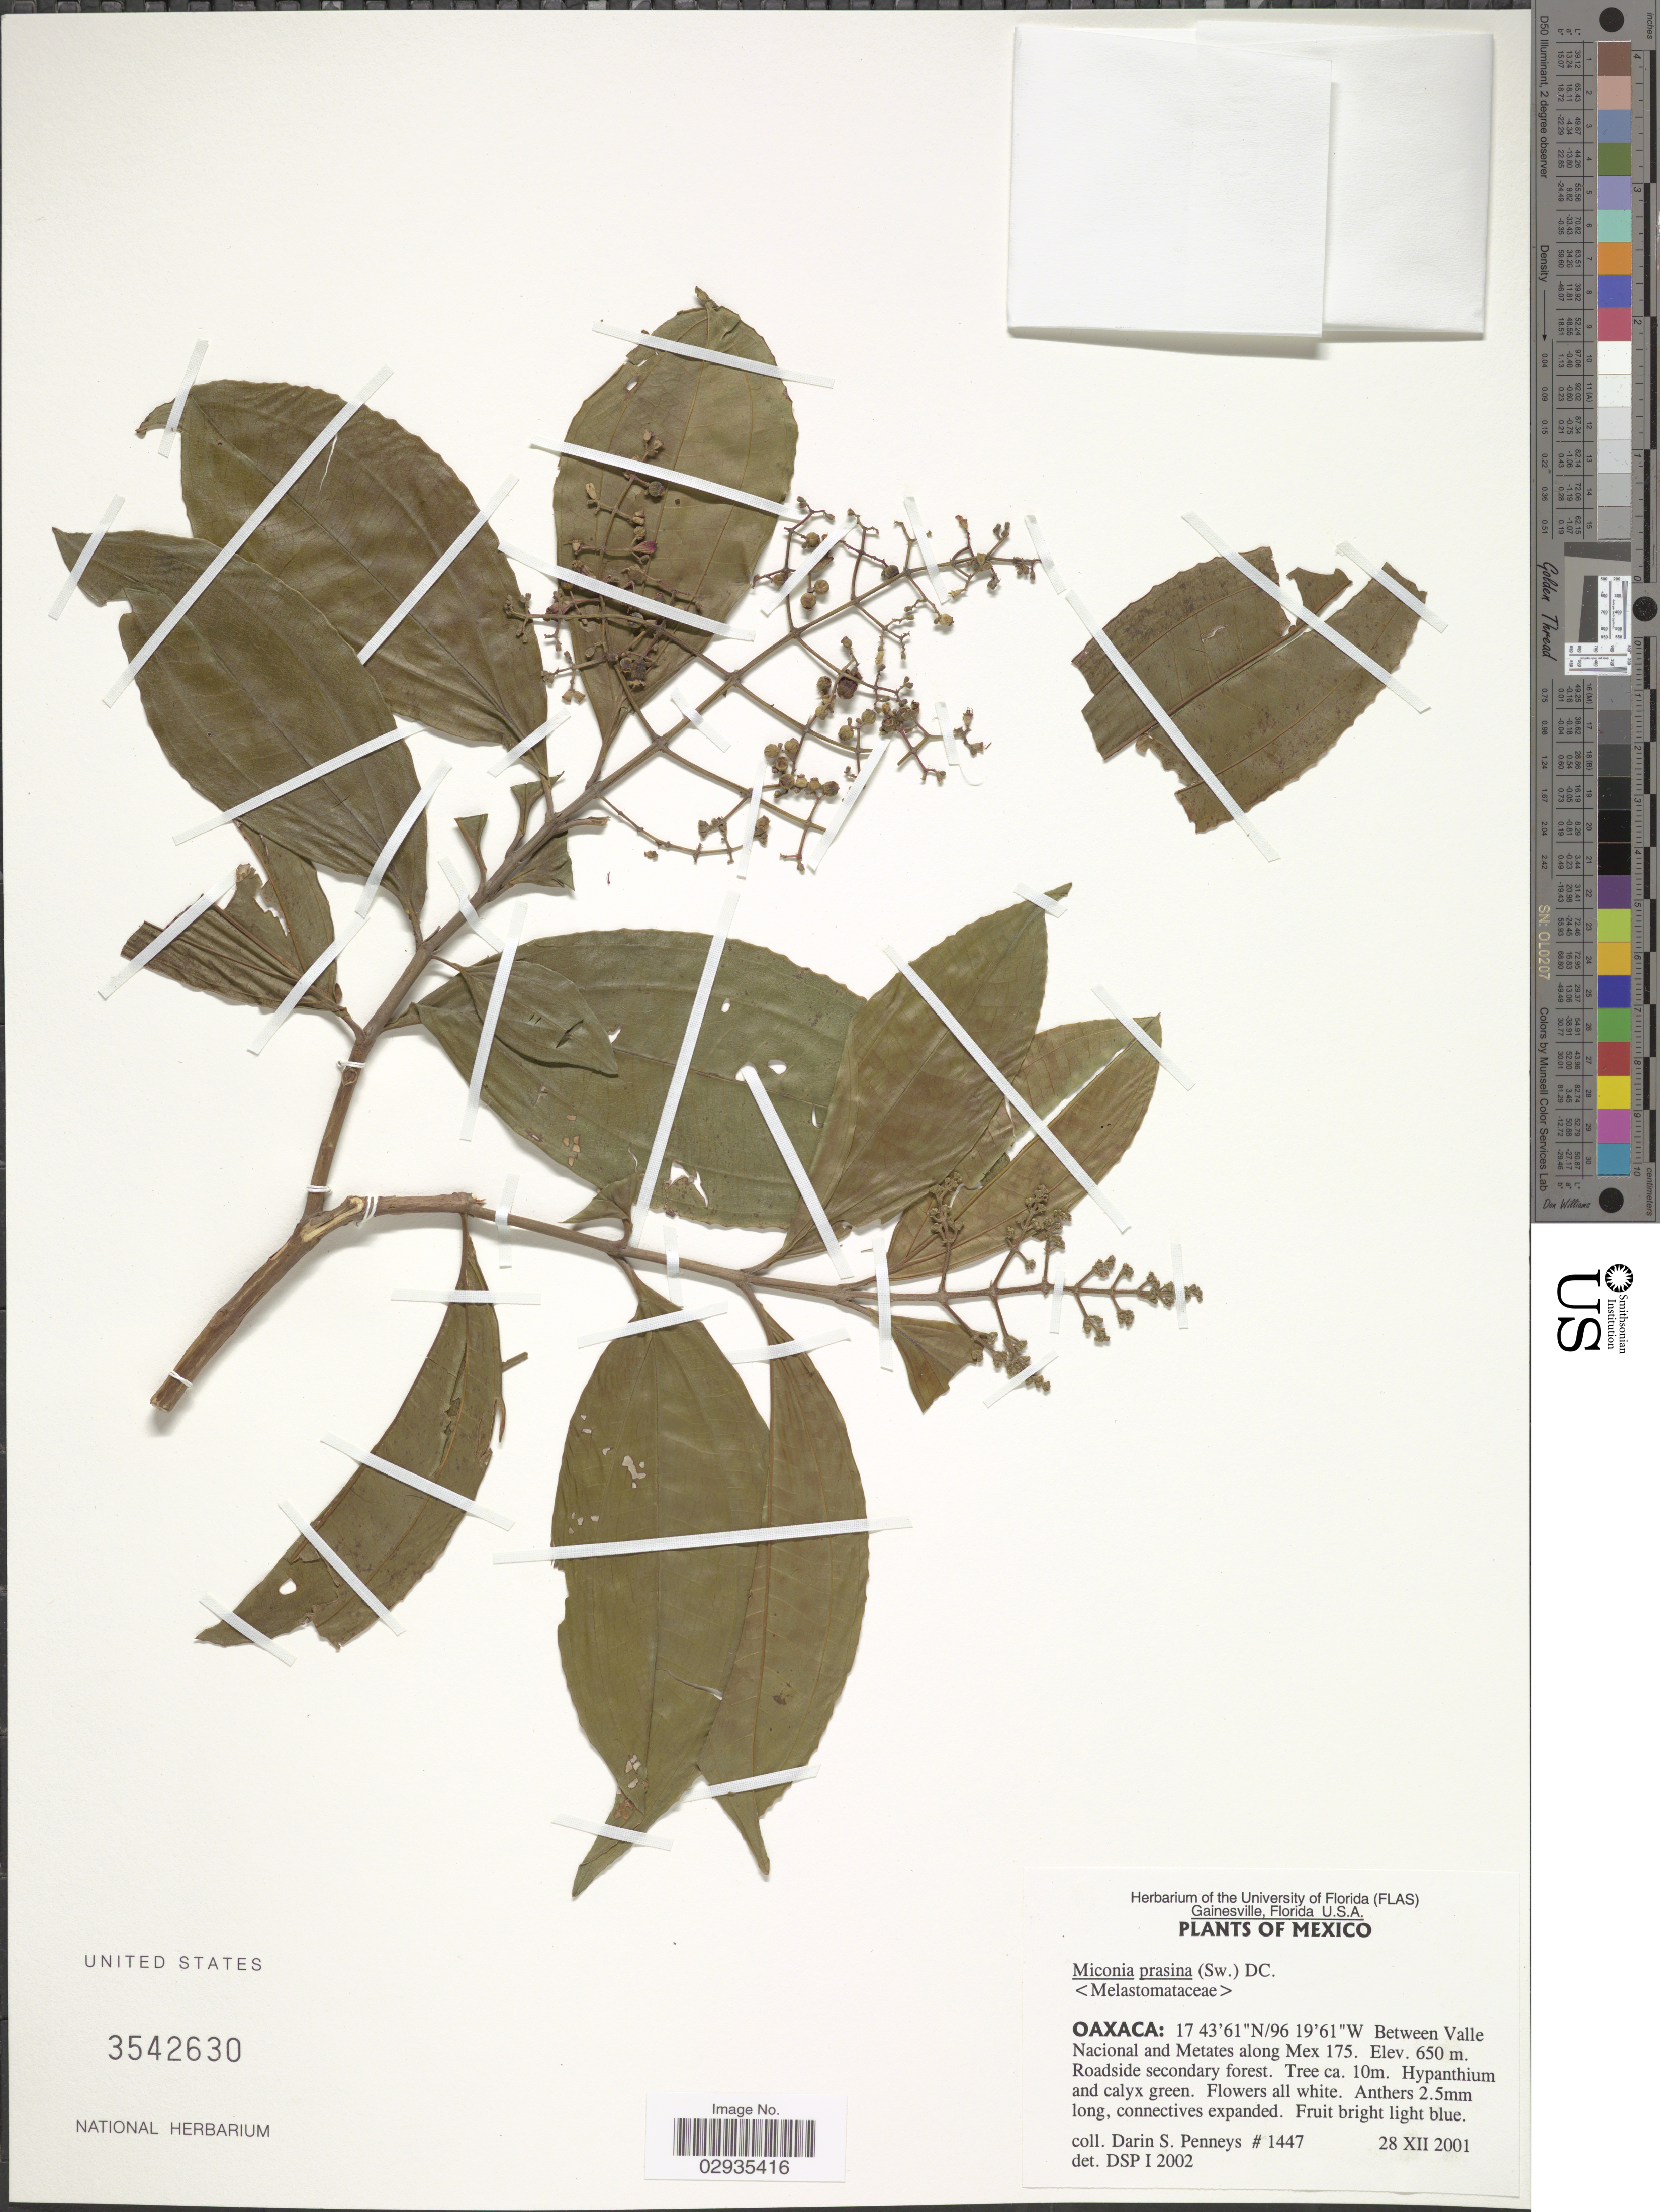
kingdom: Plantae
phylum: Tracheophyta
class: Magnoliopsida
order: Myrtales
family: Melastomataceae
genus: Miconia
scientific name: Miconia prasina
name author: (Sw.) DC.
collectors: D. S. Penneys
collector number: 1447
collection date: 2001-12-28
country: Mexico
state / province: Oaxaca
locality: Between Valle Nacional and Metates along Mex 175.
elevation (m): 650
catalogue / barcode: US 3542630